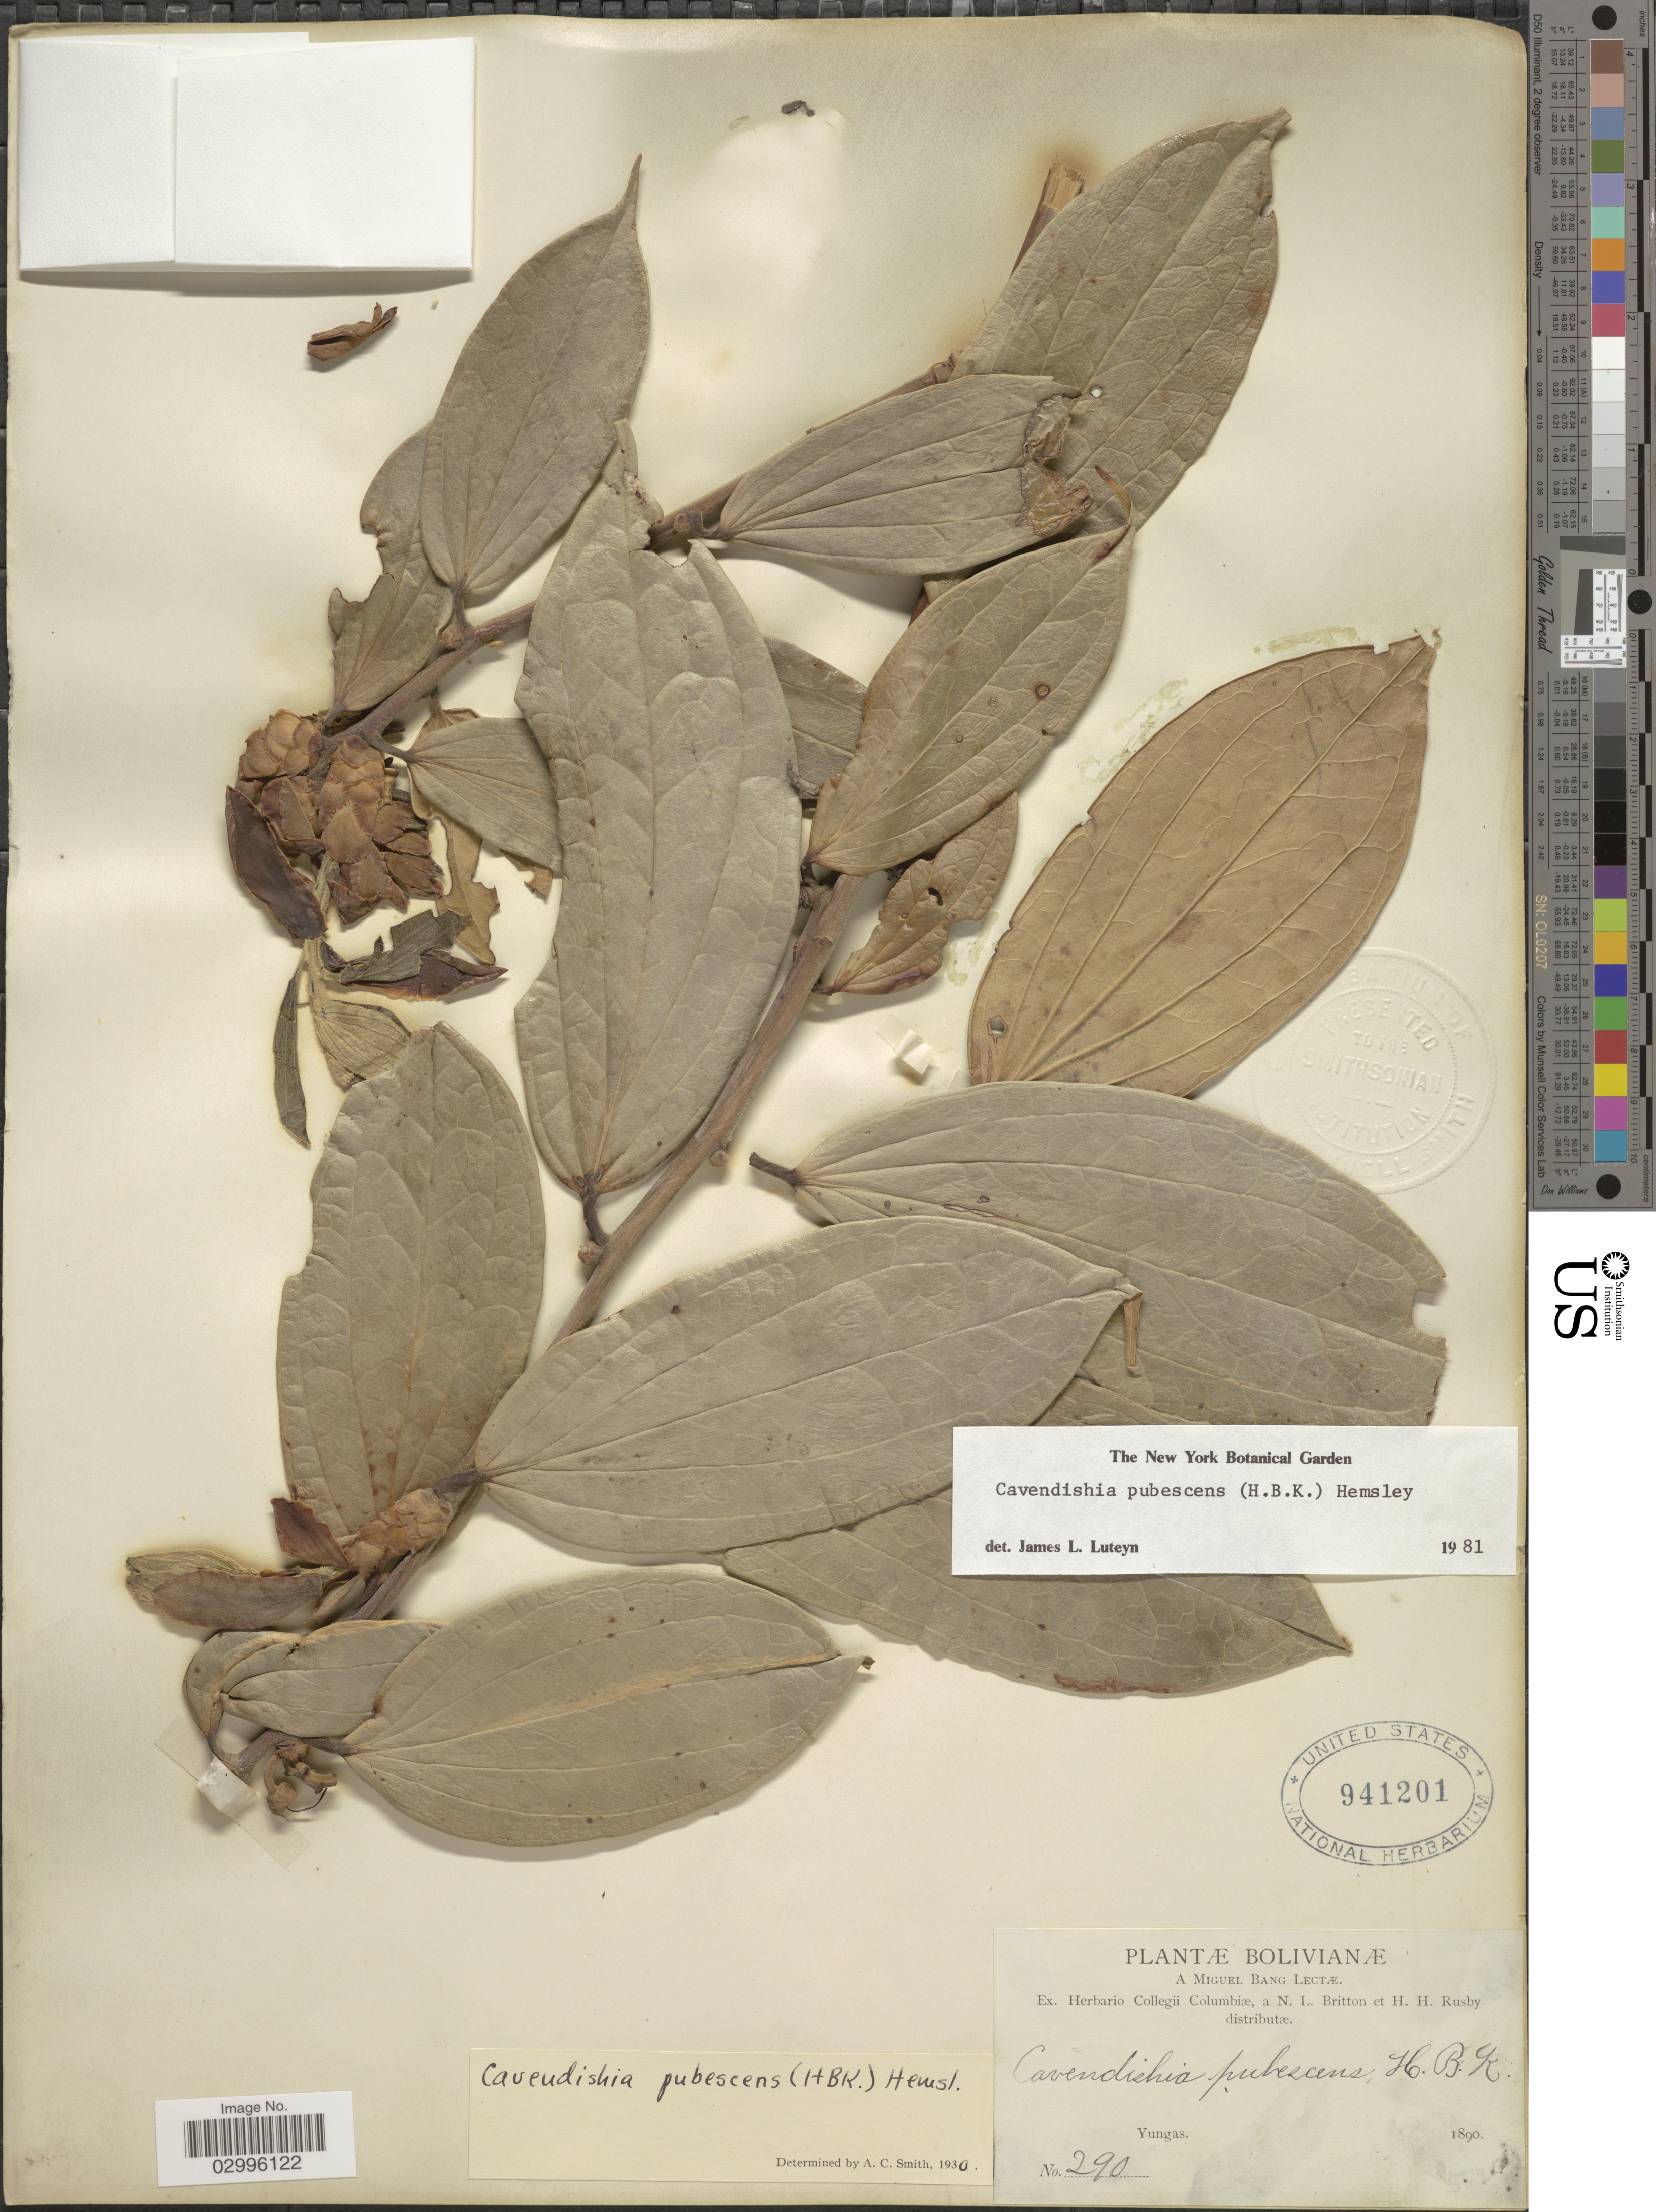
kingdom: Plantae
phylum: Tracheophyta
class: Magnoliopsida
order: Ericales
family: Ericaceae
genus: Cavendishia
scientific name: Cavendishia pubescens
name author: (Kunth) Hemsl.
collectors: M. Bang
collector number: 290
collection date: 1890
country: Bolivia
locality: Yungas.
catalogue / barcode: US 941201